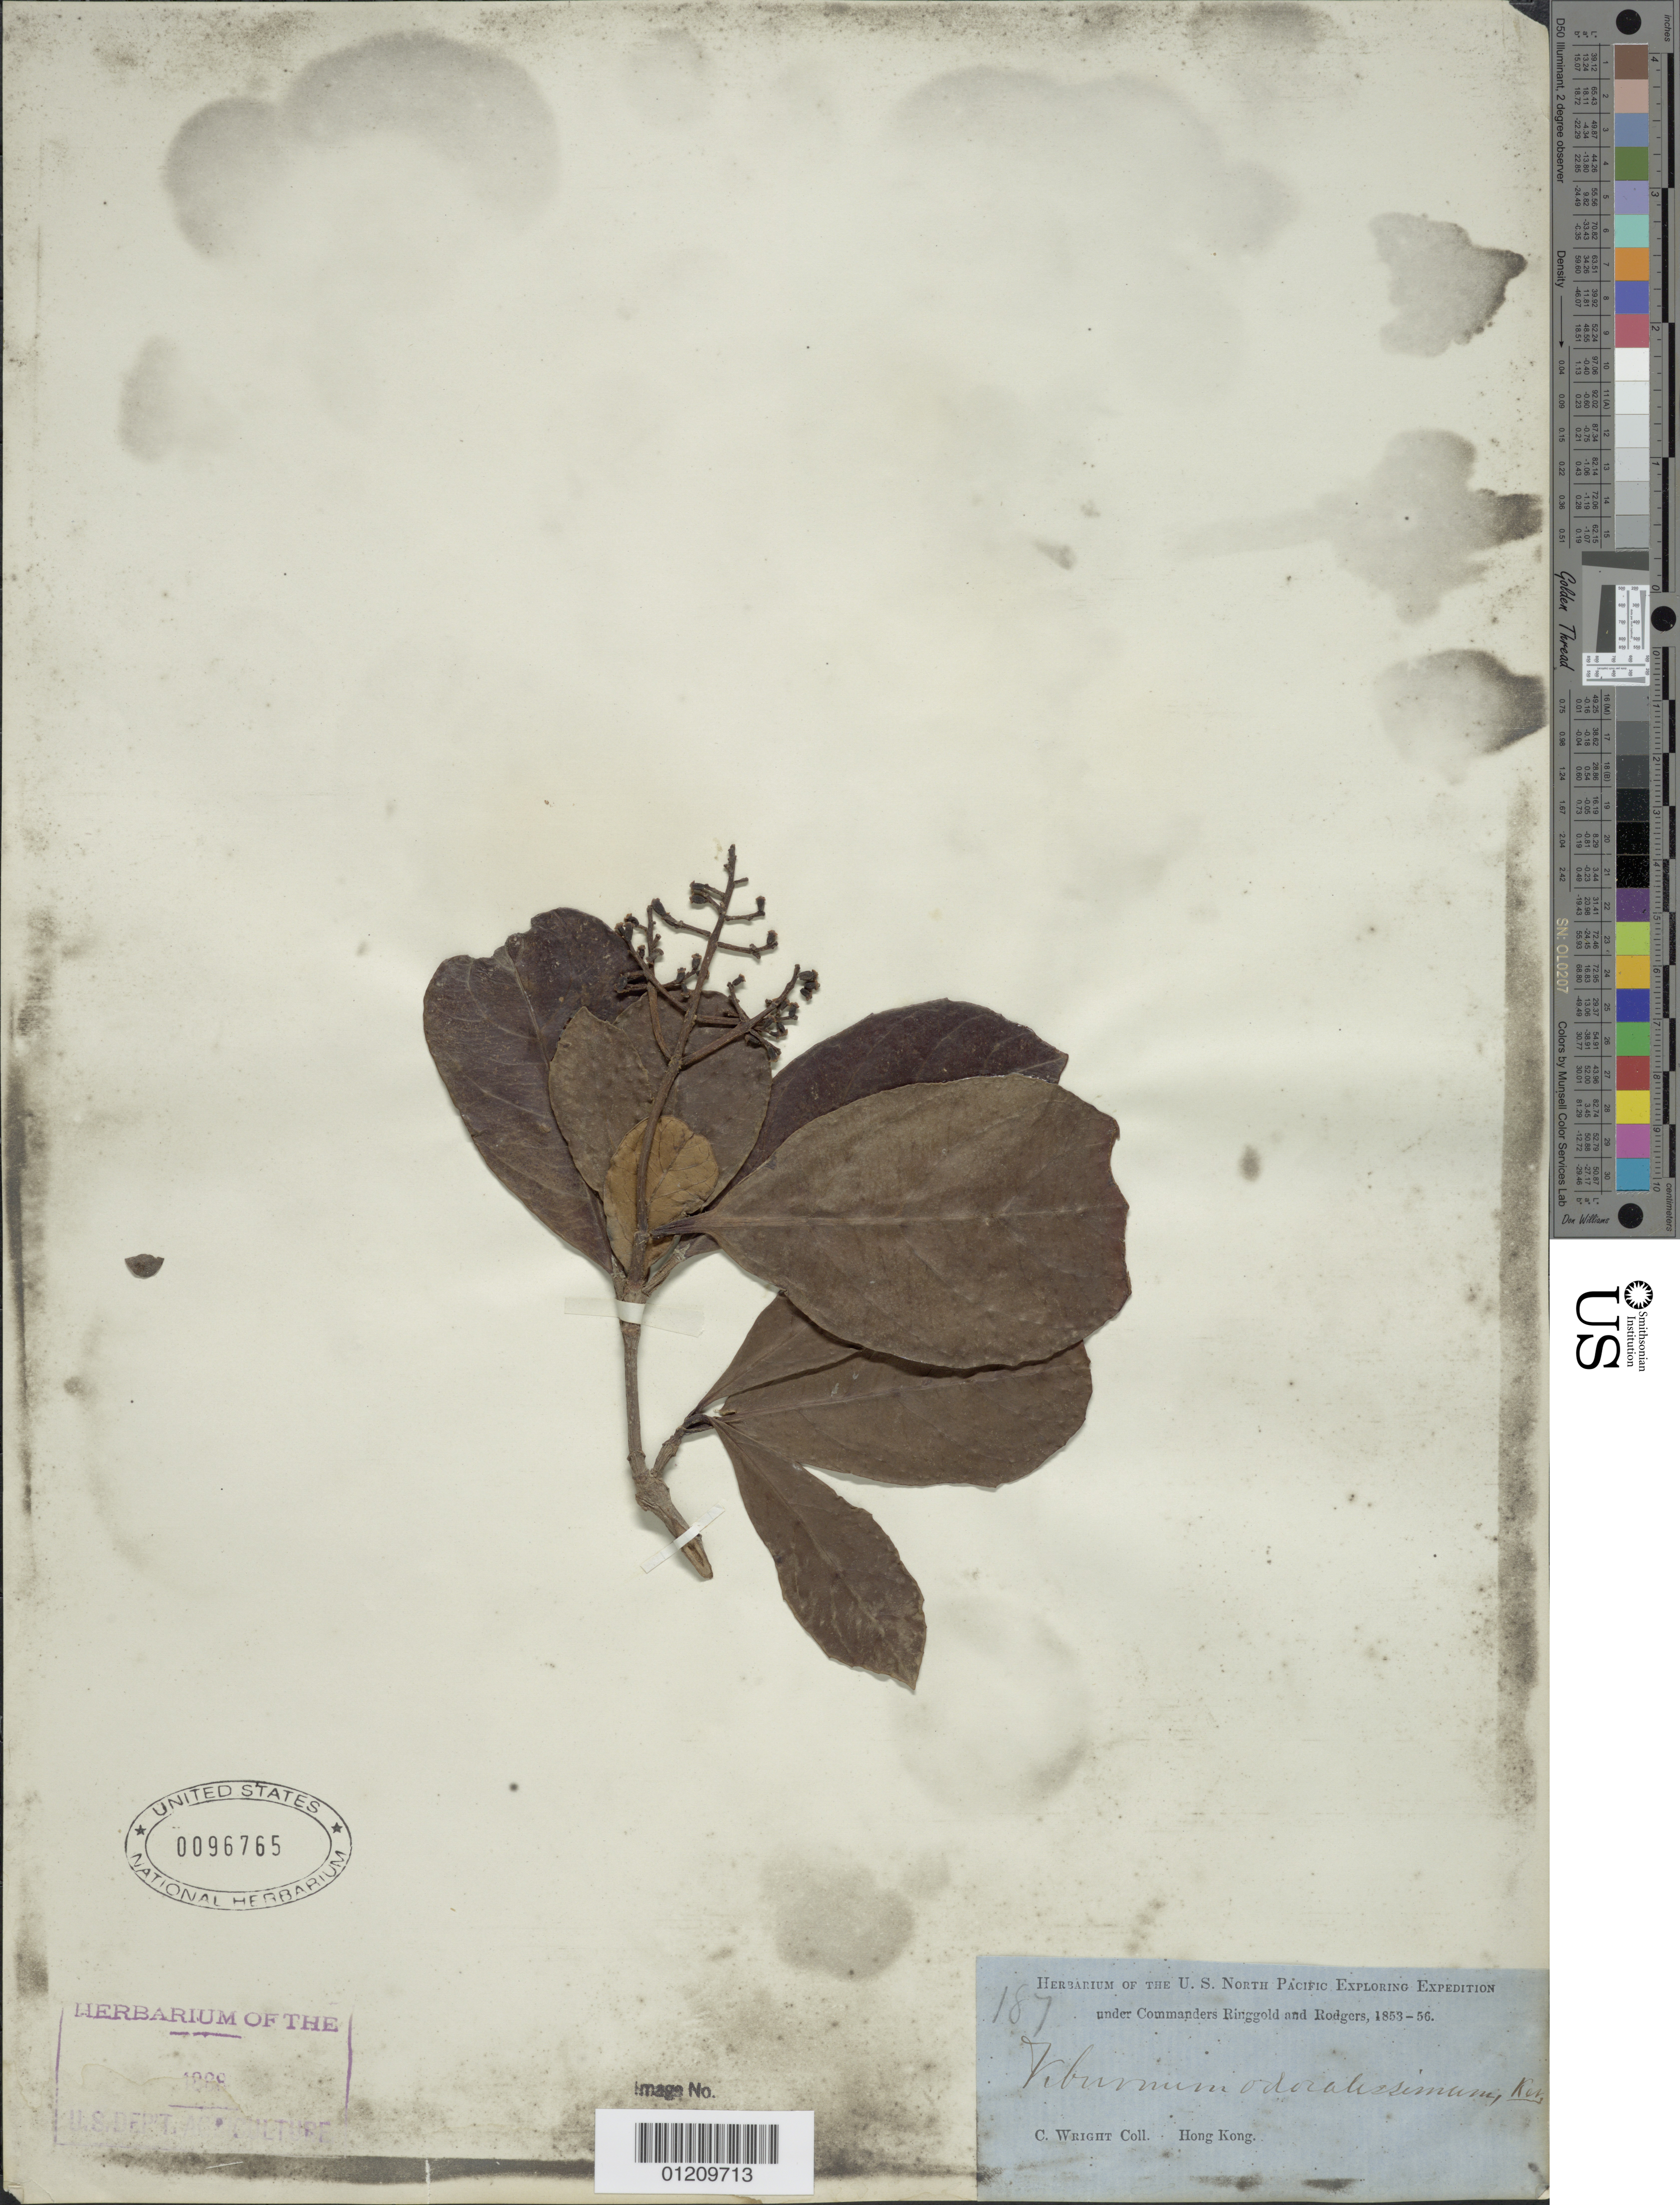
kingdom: Plantae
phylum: Tracheophyta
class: Magnoliopsida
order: Dipsacales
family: Viburnaceae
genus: Viburnum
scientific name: Viburnum odoratissimum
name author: Ker Gawl.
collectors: C. Wright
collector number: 187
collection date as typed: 1853 to -- -- 1856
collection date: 1853/1856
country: China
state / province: Hong Kong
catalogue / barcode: US 96765